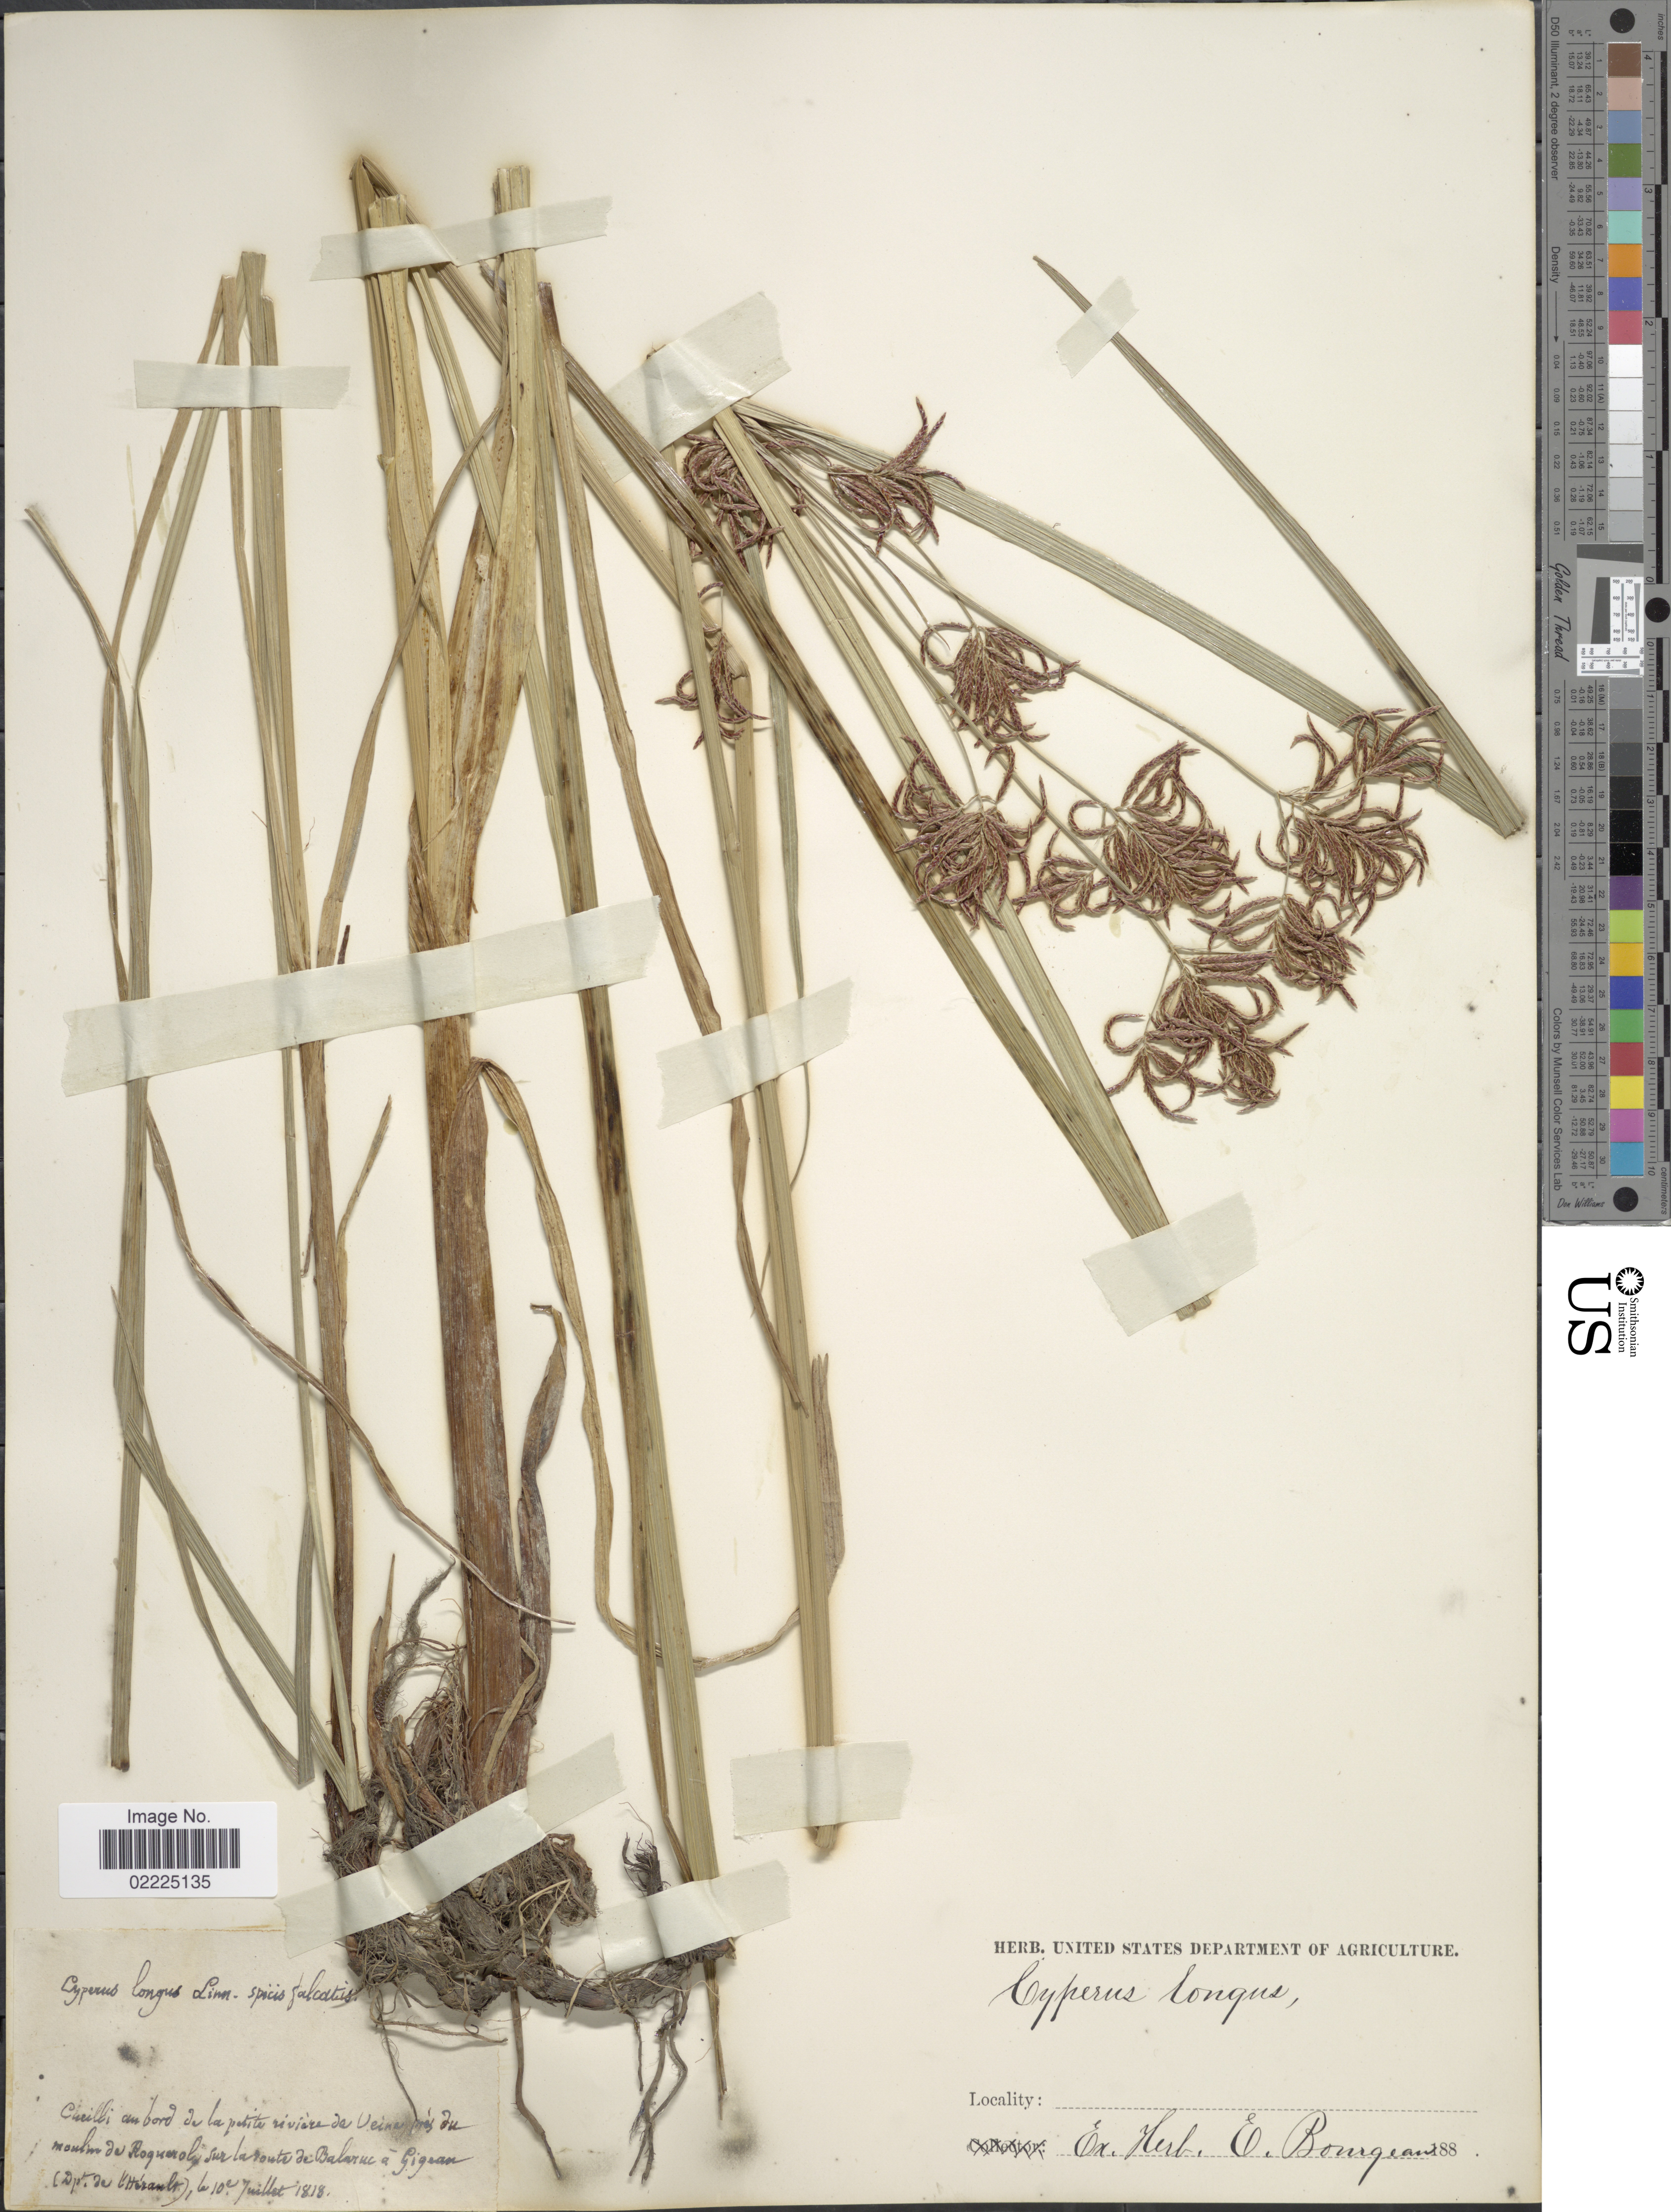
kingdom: Plantae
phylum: Tracheophyta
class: Liliopsida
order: Poales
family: Cyperaceae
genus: Cyperus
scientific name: Cyperus longus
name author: L.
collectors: Ex herb. E. Bourgeau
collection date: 1818-07-10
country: France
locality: Cueilli au bord de la petite riviere de Veina pres du moulin de Roquerol, sur la route de Balaruc a Gigean )Dp. de l'Herault).